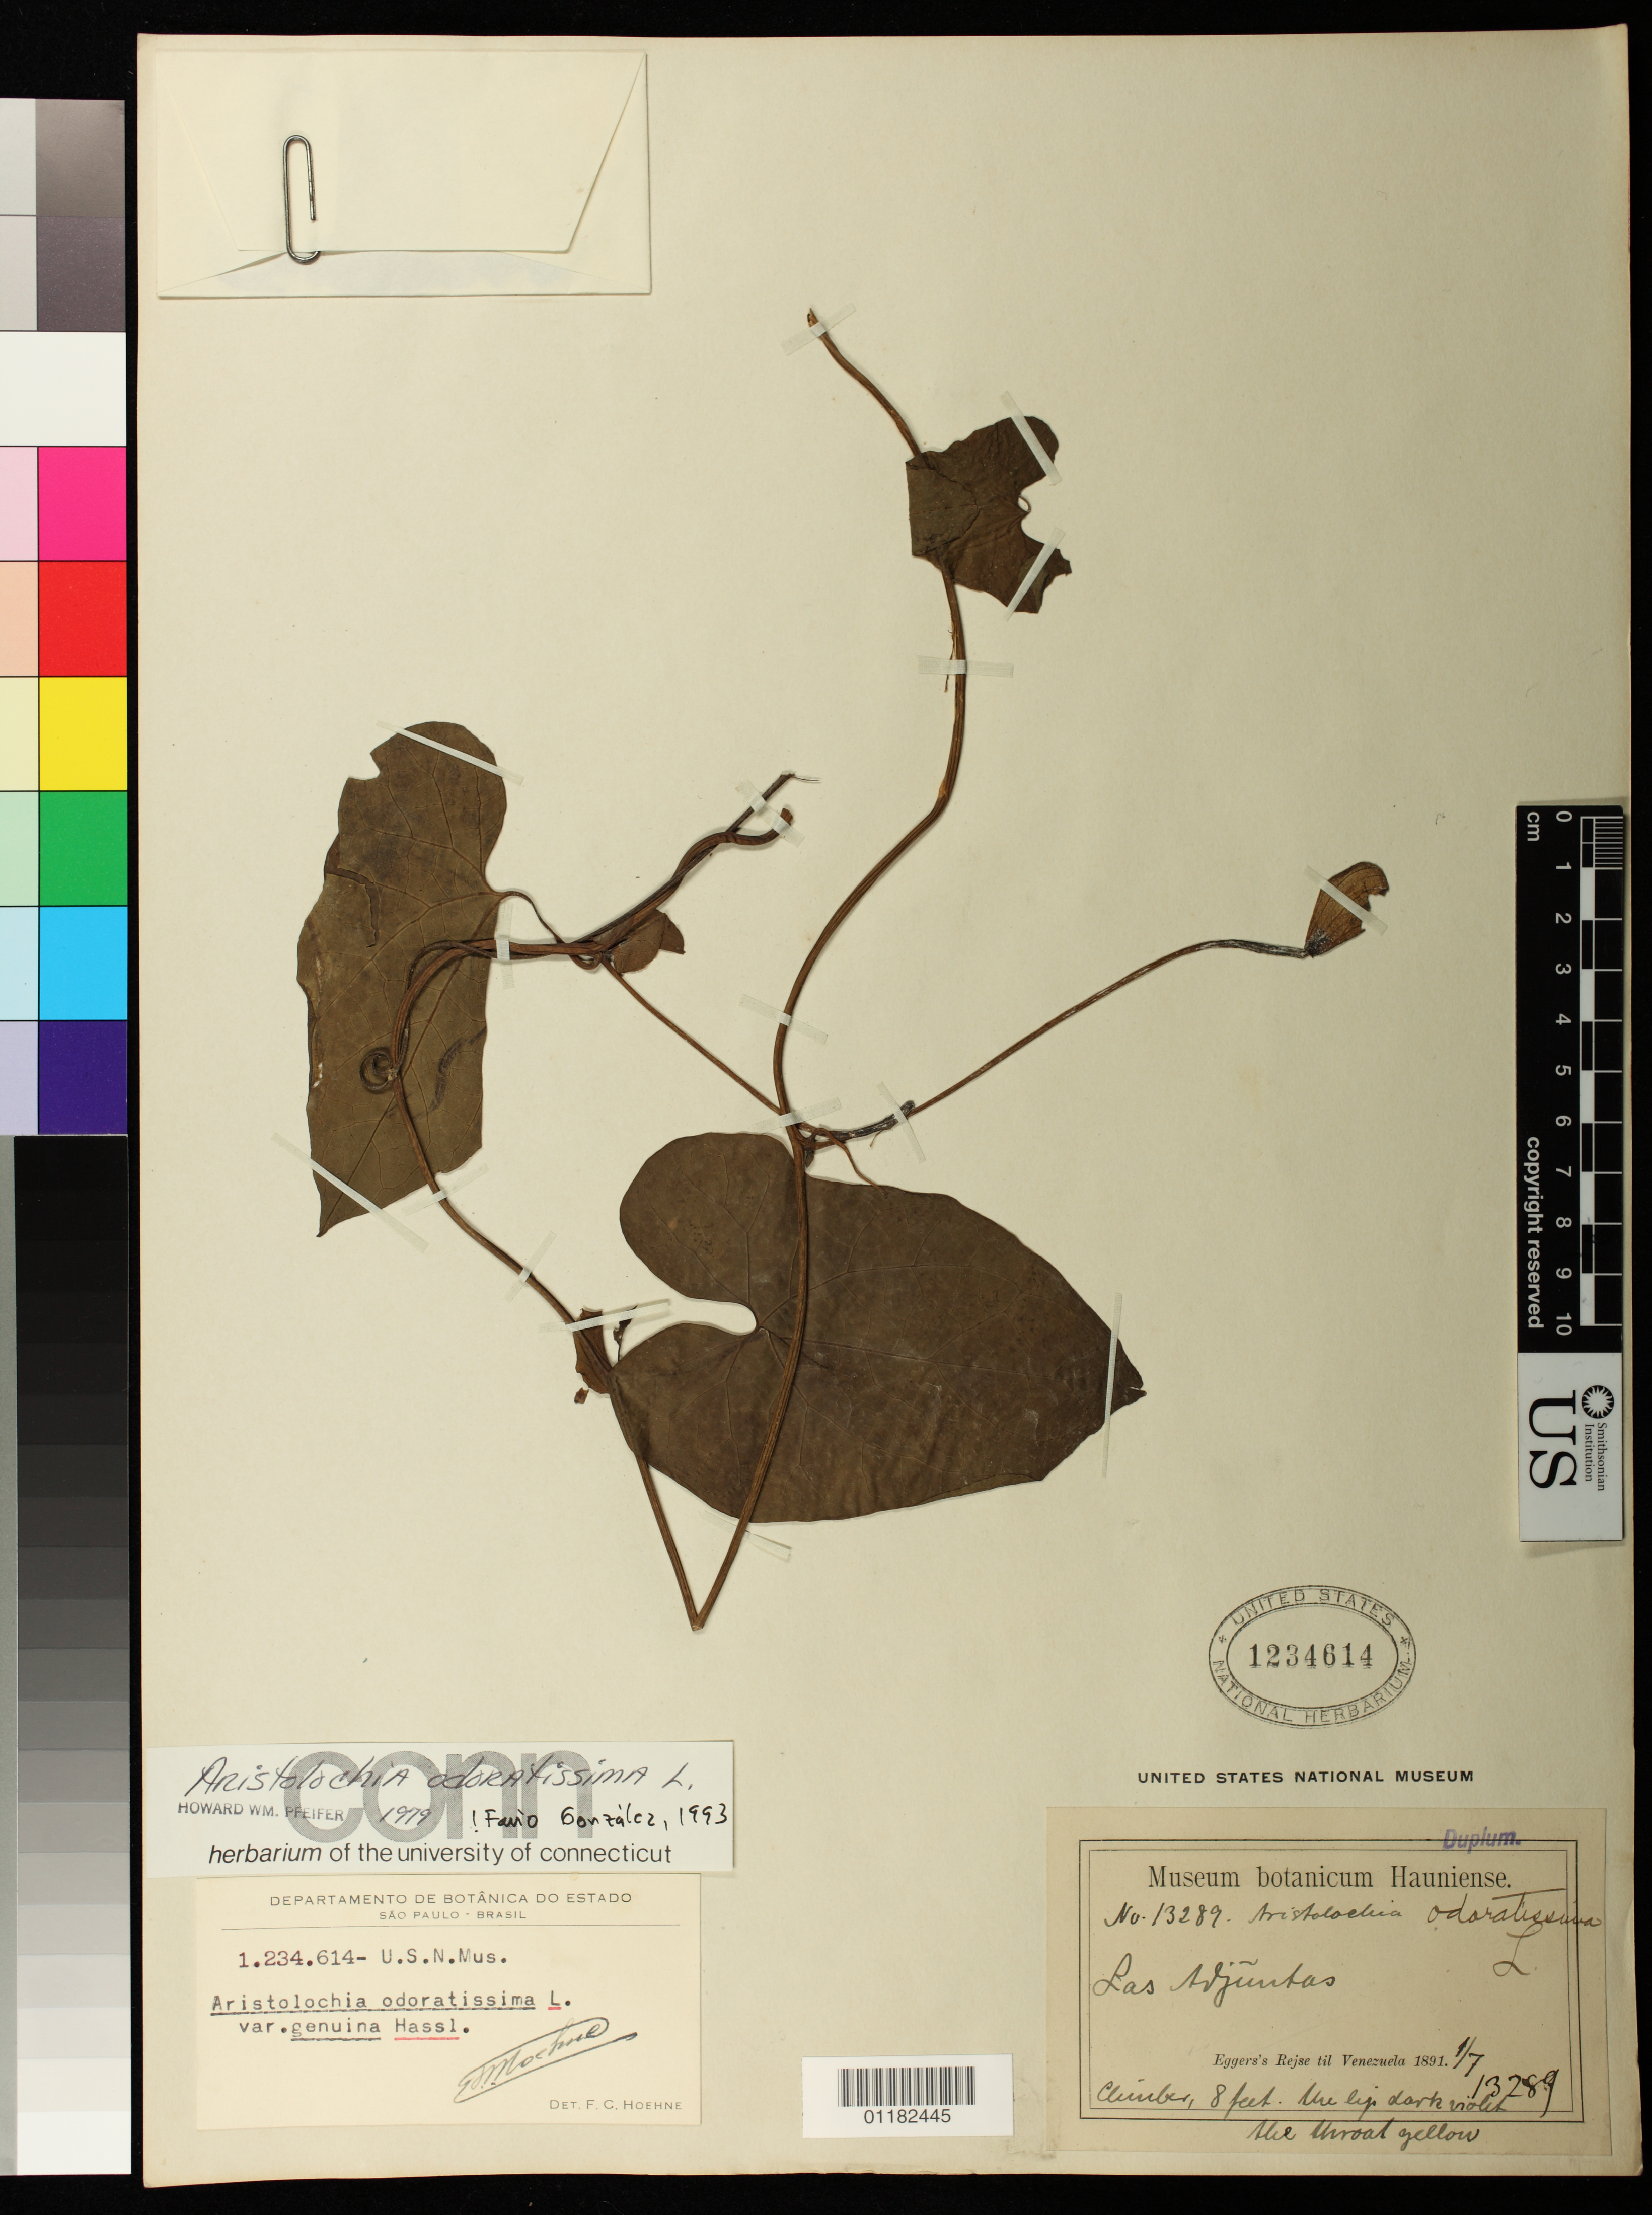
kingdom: Plantae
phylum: Tracheophyta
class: Magnoliopsida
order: Piperales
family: Aristolochiaceae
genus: Aristolochia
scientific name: Aristolochia odoratissima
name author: L.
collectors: H. F. A. von Eggers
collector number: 13289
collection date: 1891-01-07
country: Venezuela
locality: Las Adjuntas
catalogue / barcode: US 1234614